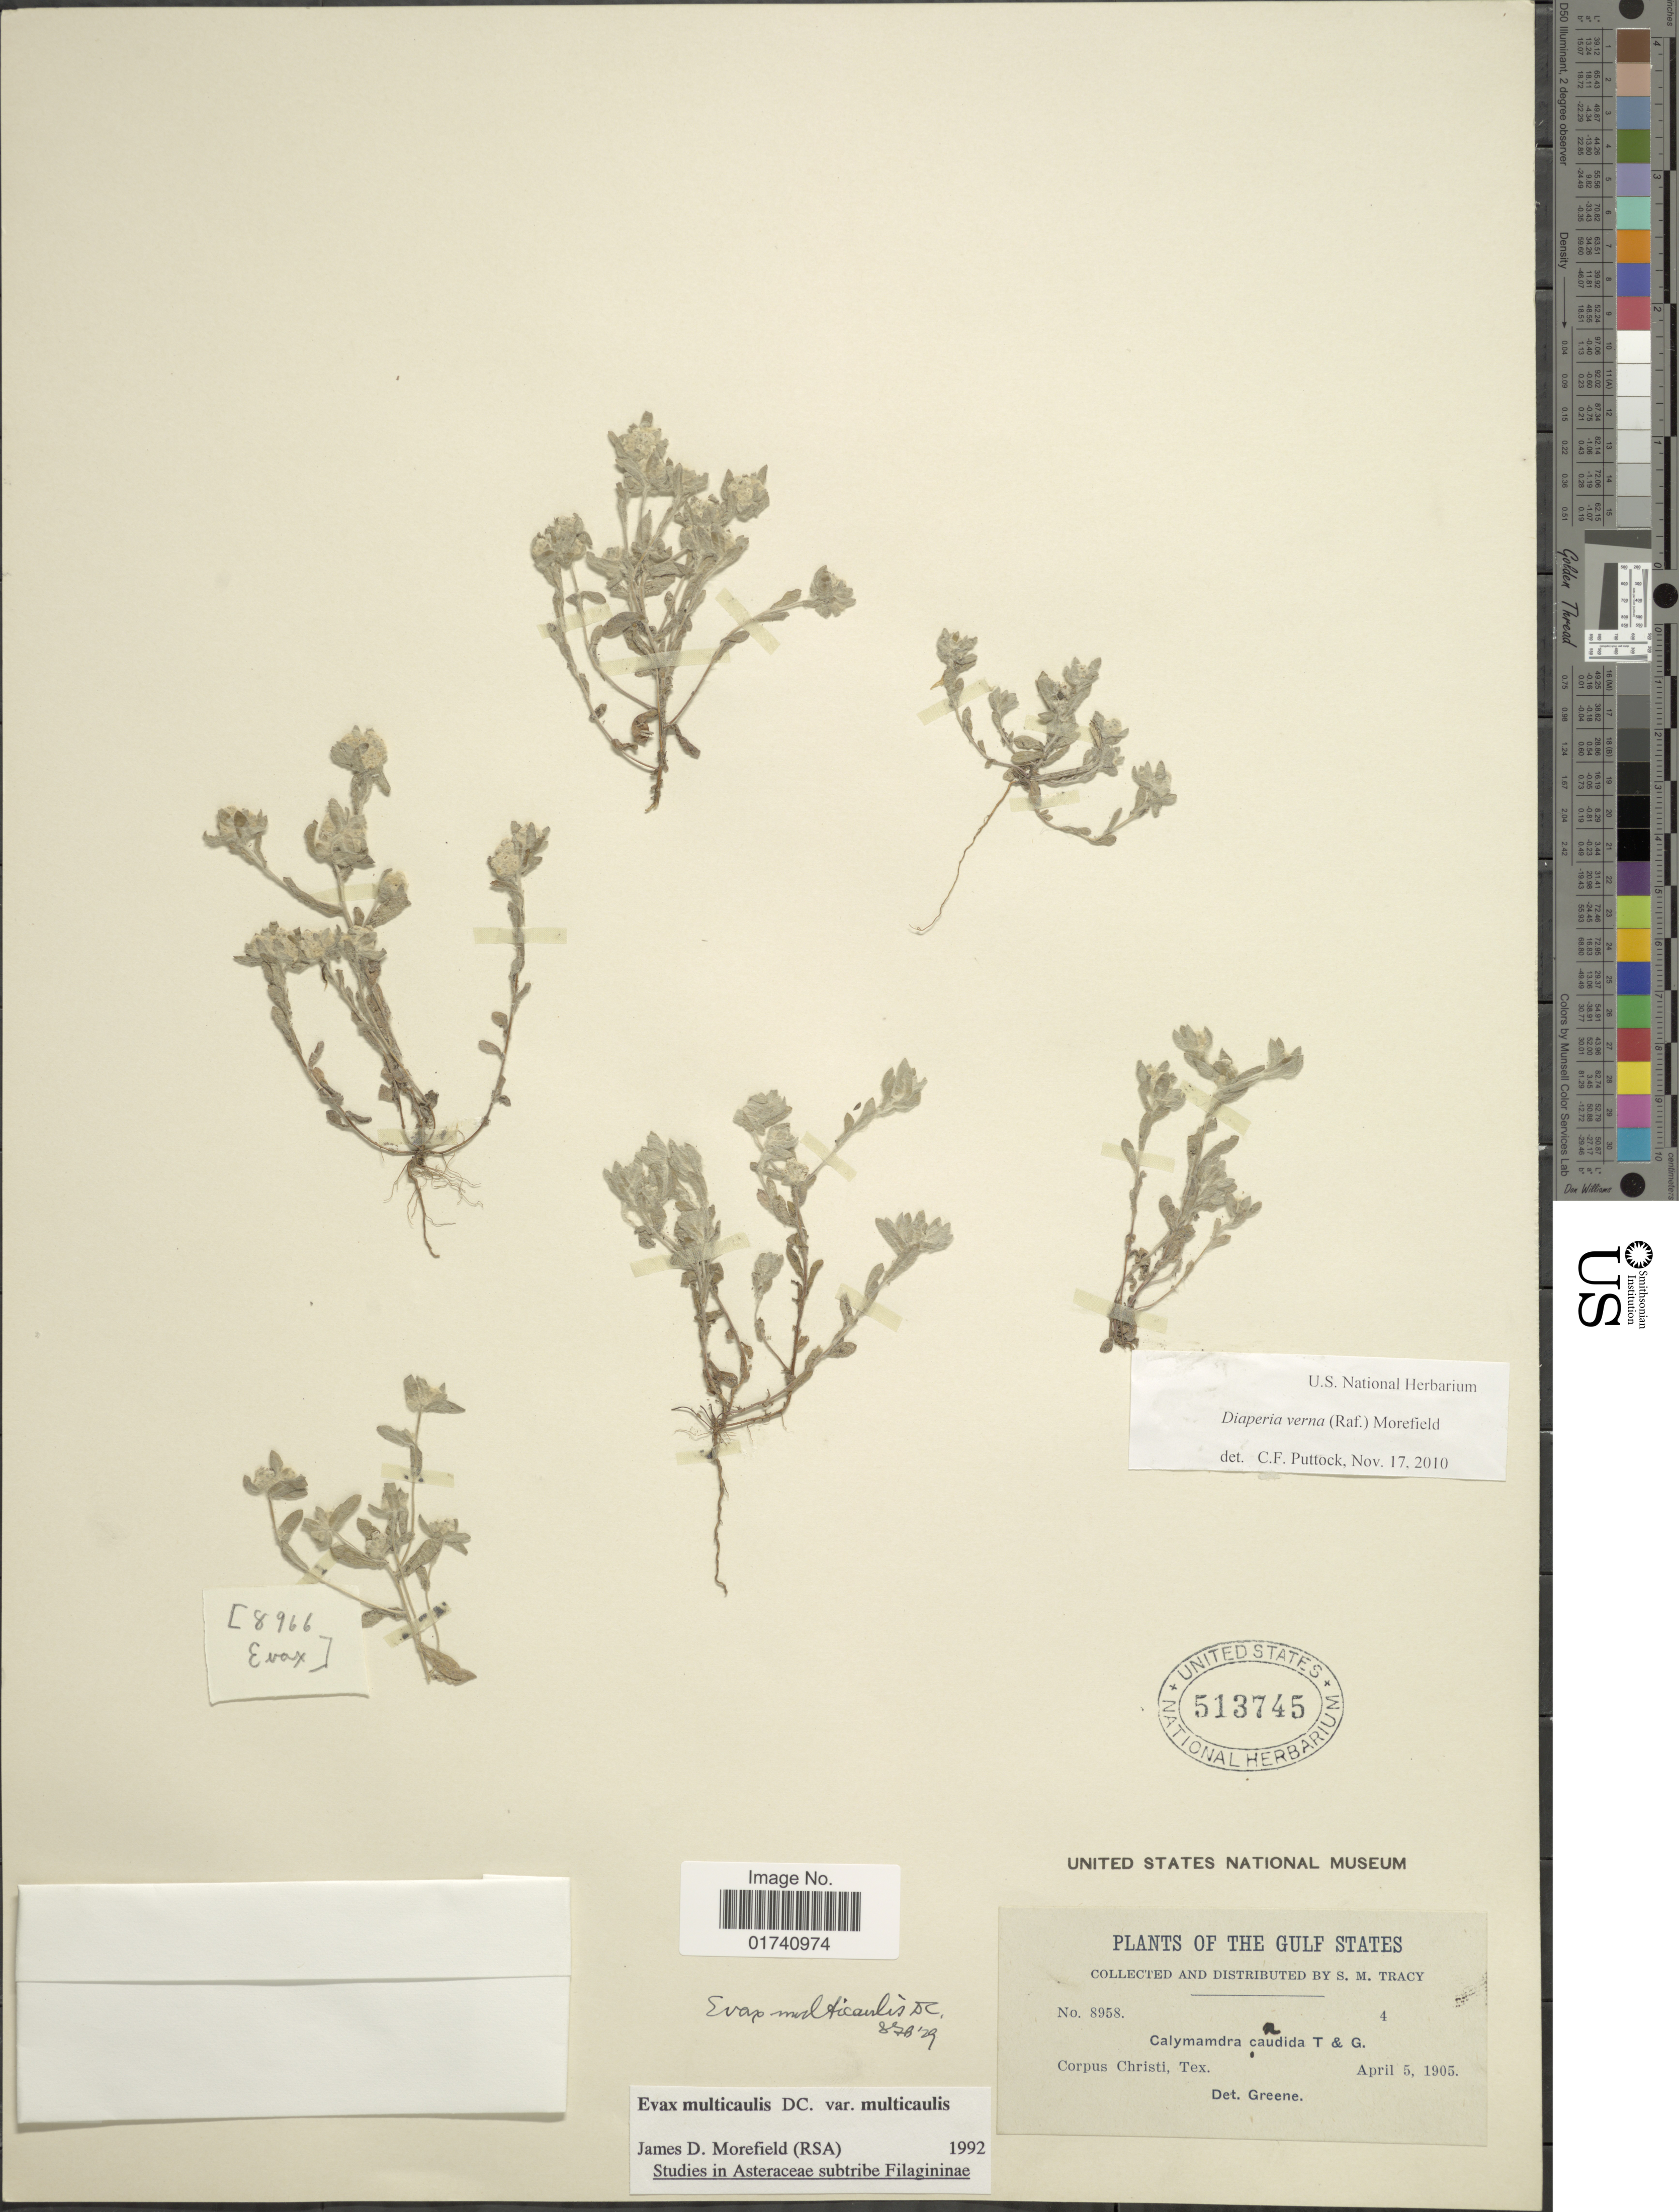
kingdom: Plantae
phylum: Tracheophyta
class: Magnoliopsida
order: Asterales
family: Asteraceae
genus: Diaperia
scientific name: Diaperia verna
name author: (Raf.) Morefield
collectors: S. M. Tracy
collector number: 8958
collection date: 1905-04-05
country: United States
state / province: Texas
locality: The Gulf States. Corpus Christi, Tex.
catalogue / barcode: US 513745